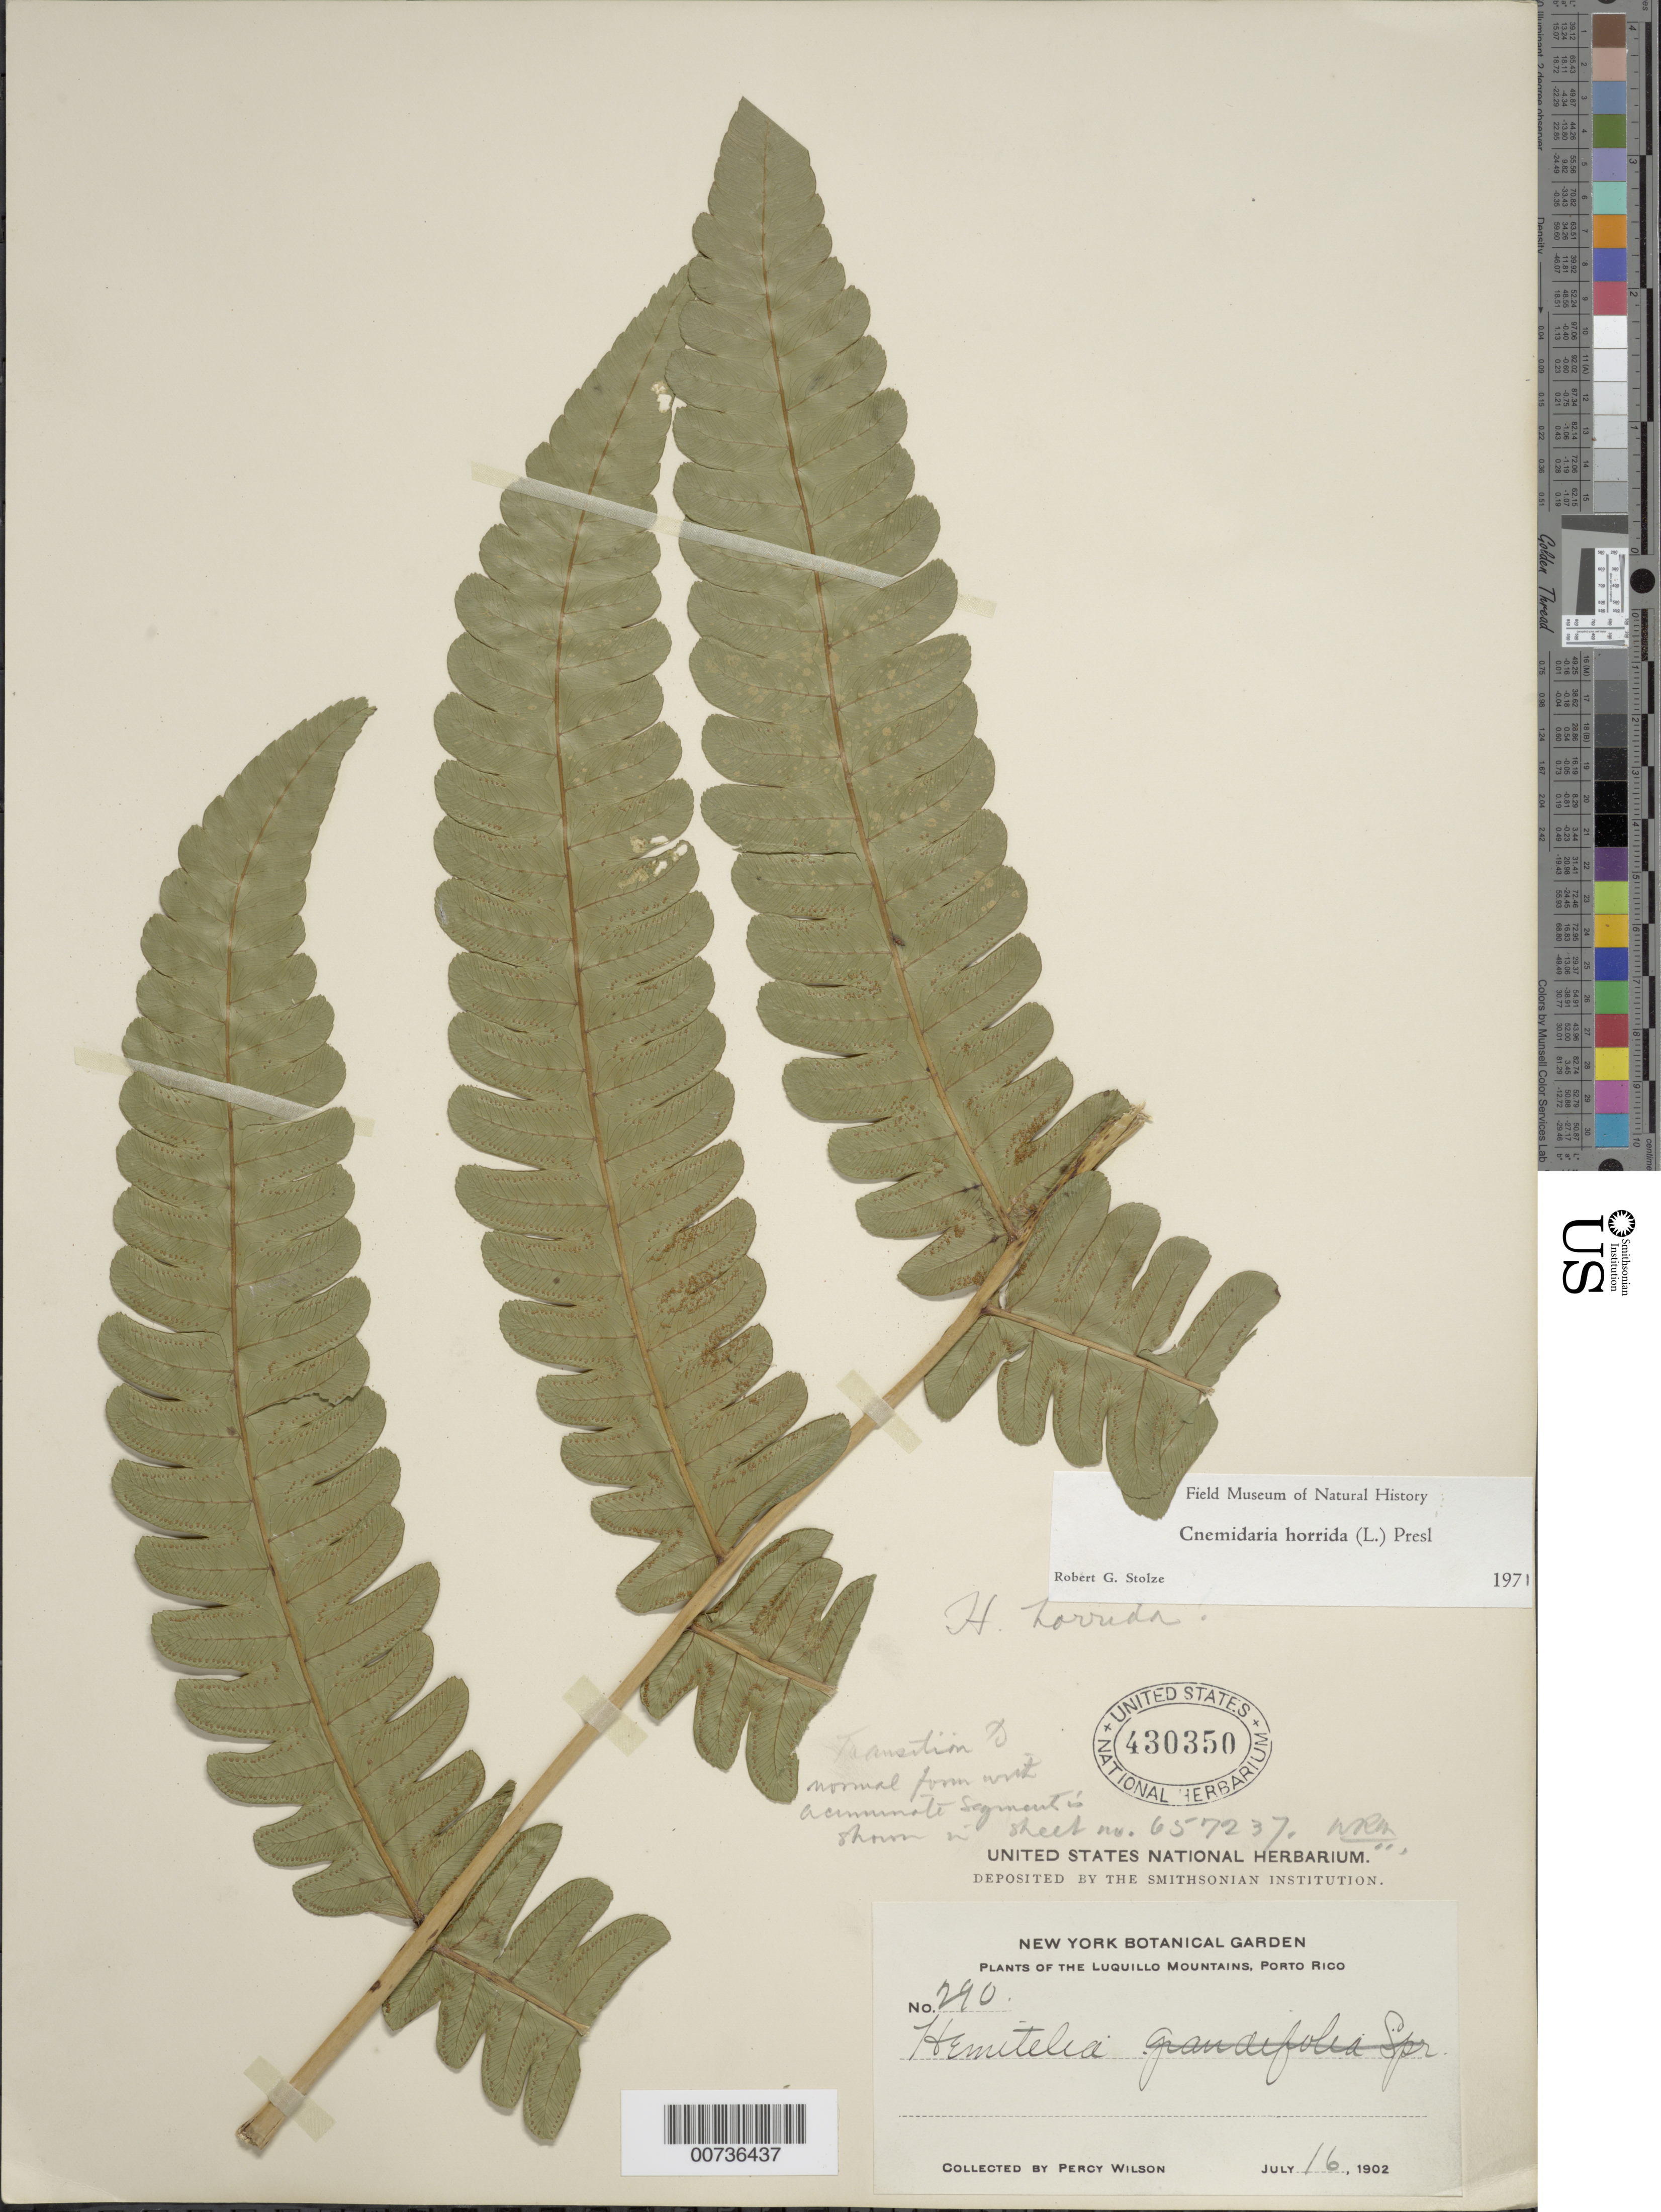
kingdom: Plantae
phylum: Tracheophyta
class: Polypodiopsida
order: Cyatheales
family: Cyatheaceae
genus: Cyathea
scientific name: Cyathea horrida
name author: (L.) Sm.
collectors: P. Wilson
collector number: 290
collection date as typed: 16 Jul 1902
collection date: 1902-07-16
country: Puerto Rico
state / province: Luquillo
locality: Luquillo Mountains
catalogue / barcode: US 430350